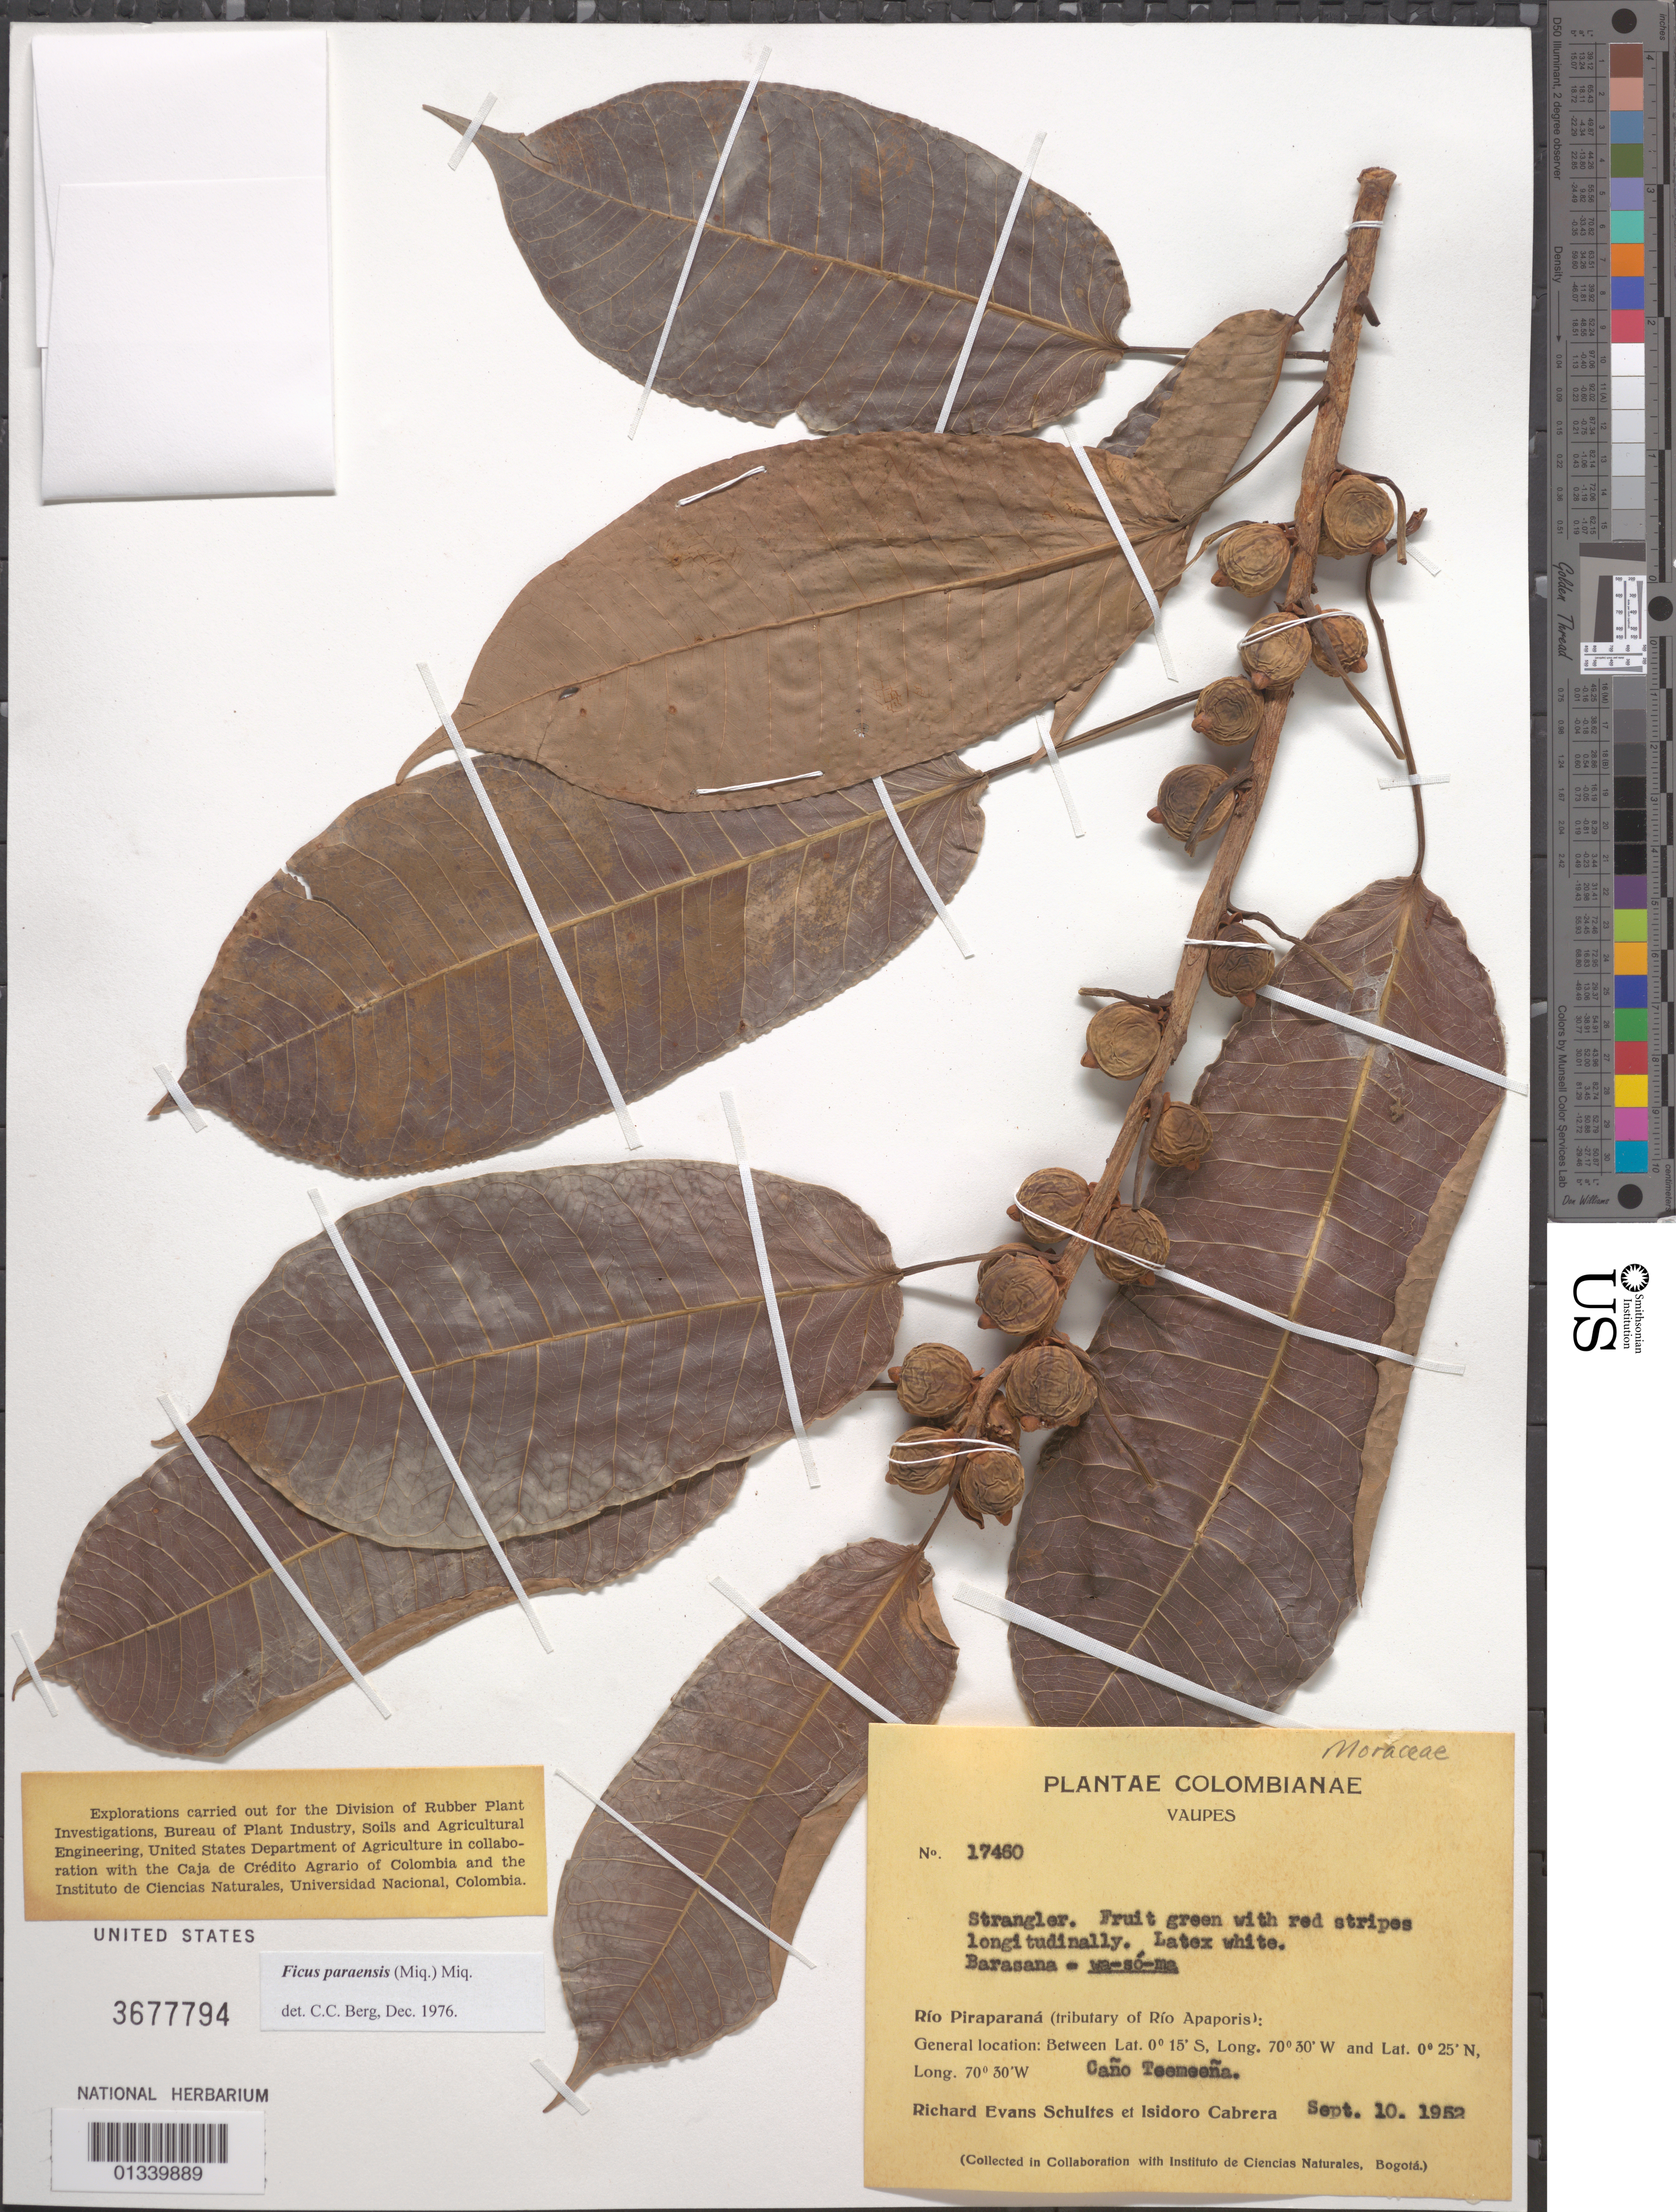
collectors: R. E. Schultes & I. Cabrera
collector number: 17460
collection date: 1952-09-10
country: Colombia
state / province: Vaupés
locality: Rio Piraparana (tributary of Rio Apaporis)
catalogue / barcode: US 3677794